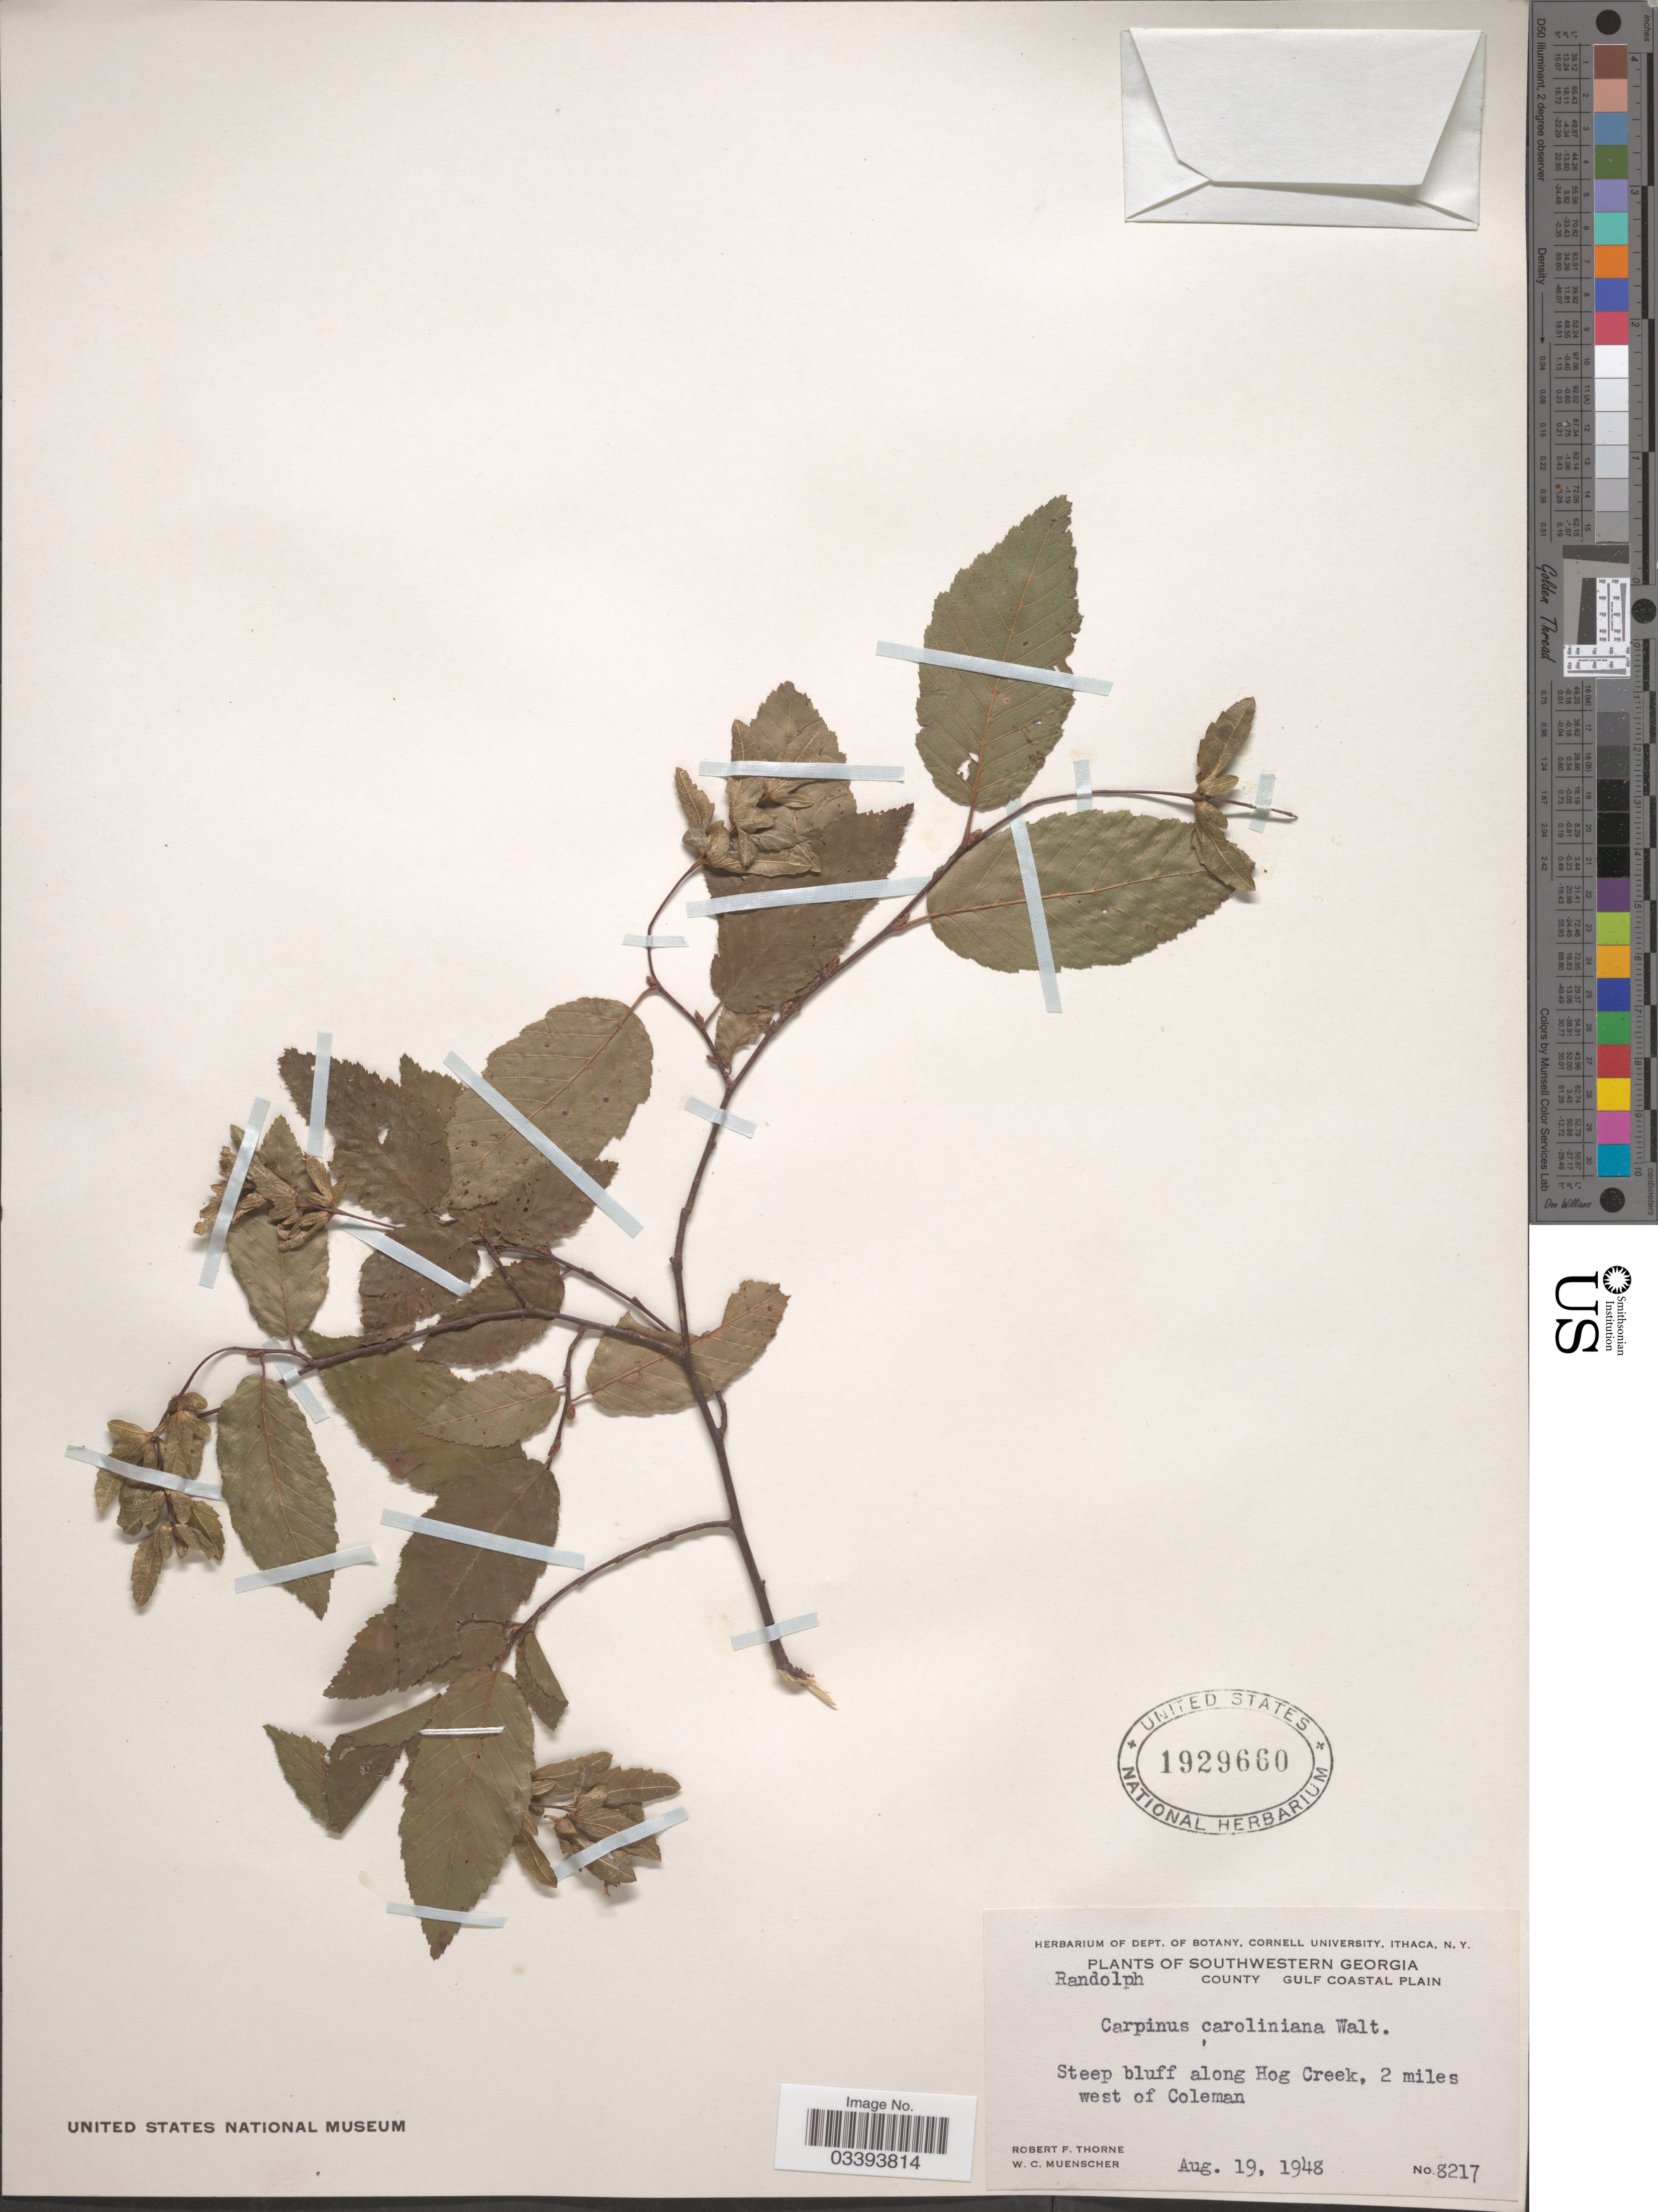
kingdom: Plantae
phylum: Tracheophyta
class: Magnoliopsida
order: Fagales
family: Betulaceae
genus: Carpinus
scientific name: Carpinus caroliniana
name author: Walter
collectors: R. F. Thorne & W. Muenscher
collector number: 8217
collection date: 1948-08-19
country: United States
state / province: Georgia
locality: Southwestern Georgia. Randolph County. Gulf Coastal Plain. Steep bluff along Hog Creek, 2 miles west of Coleman.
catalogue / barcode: US 1929660